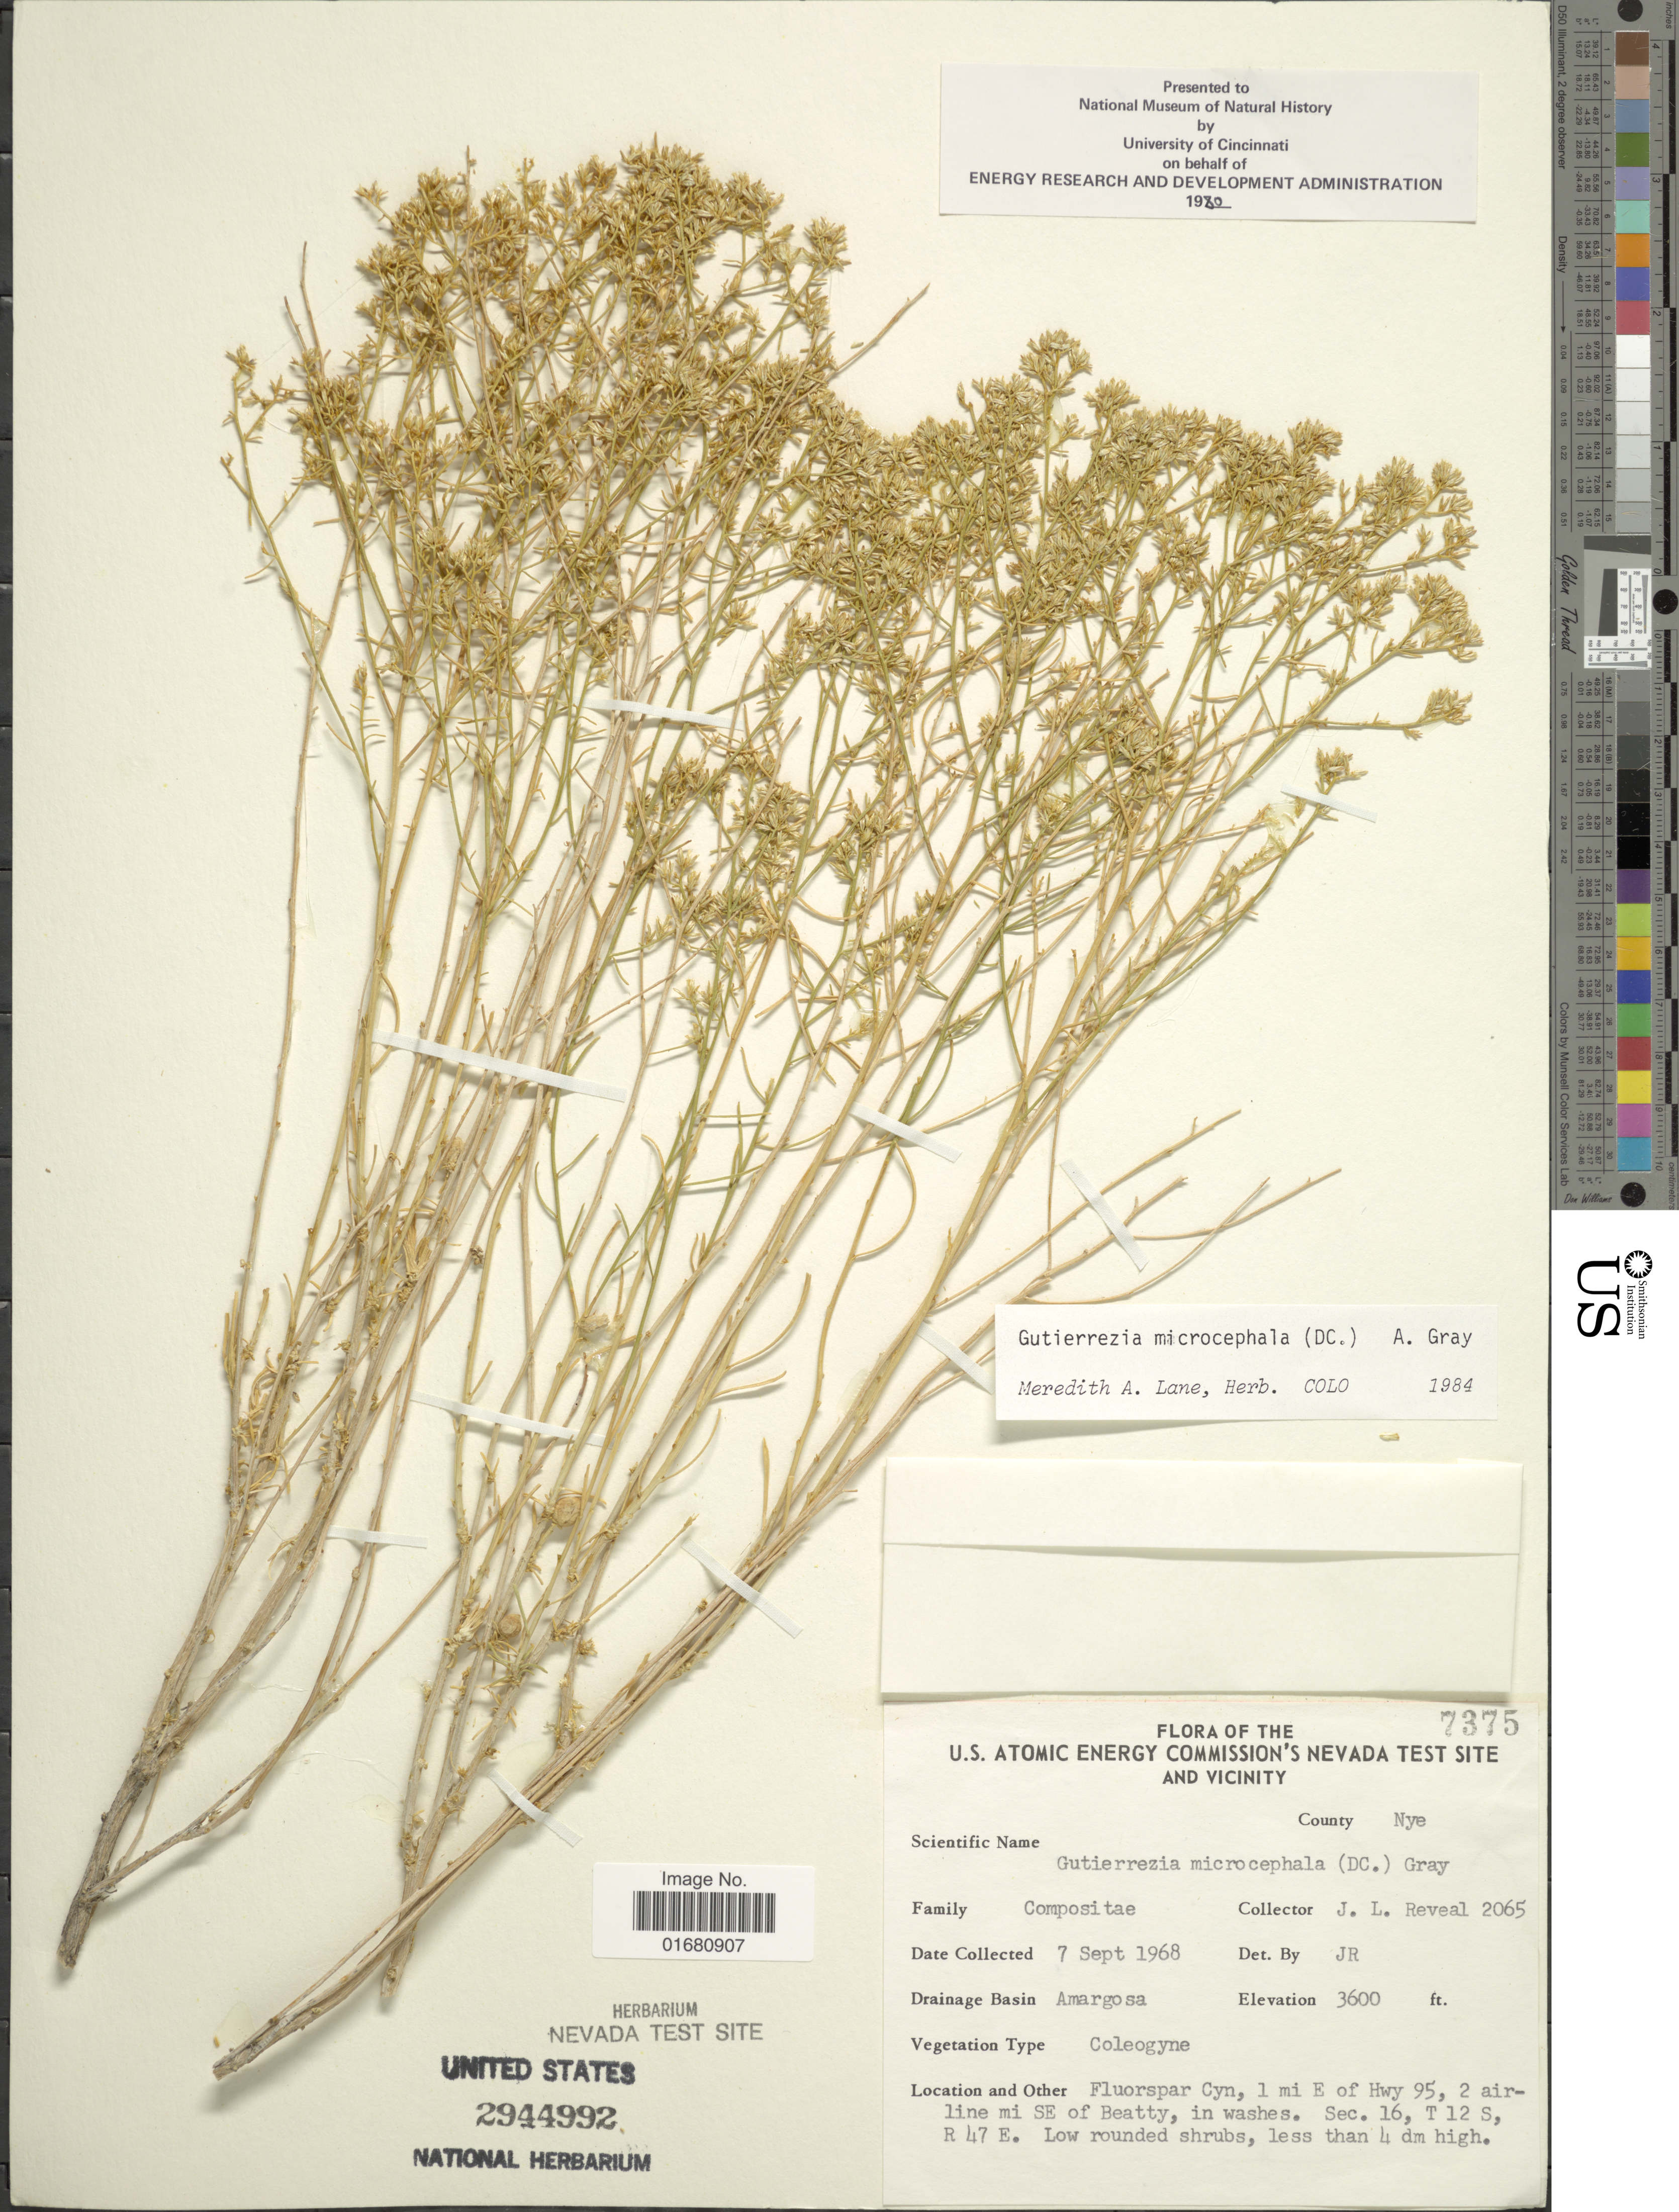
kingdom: Plantae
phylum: Tracheophyta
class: Magnoliopsida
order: Asterales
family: Asteraceae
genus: Gutierrezia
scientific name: Gutierrezia microcephala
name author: (DC.) A. Gray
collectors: J. L. Reveal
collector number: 2065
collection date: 1968-09-07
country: United States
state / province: Nevada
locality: U.S. Atomic Energy Commission's Nevada test site and Vicinity, Drainage Basin: Amargosa, 1 mi E of Hwy 95, 2 airline mi SE of Beatty, in washes. Sec. 16, T 12 S, 4 47 E., County Nye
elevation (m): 1097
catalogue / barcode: US 2944992